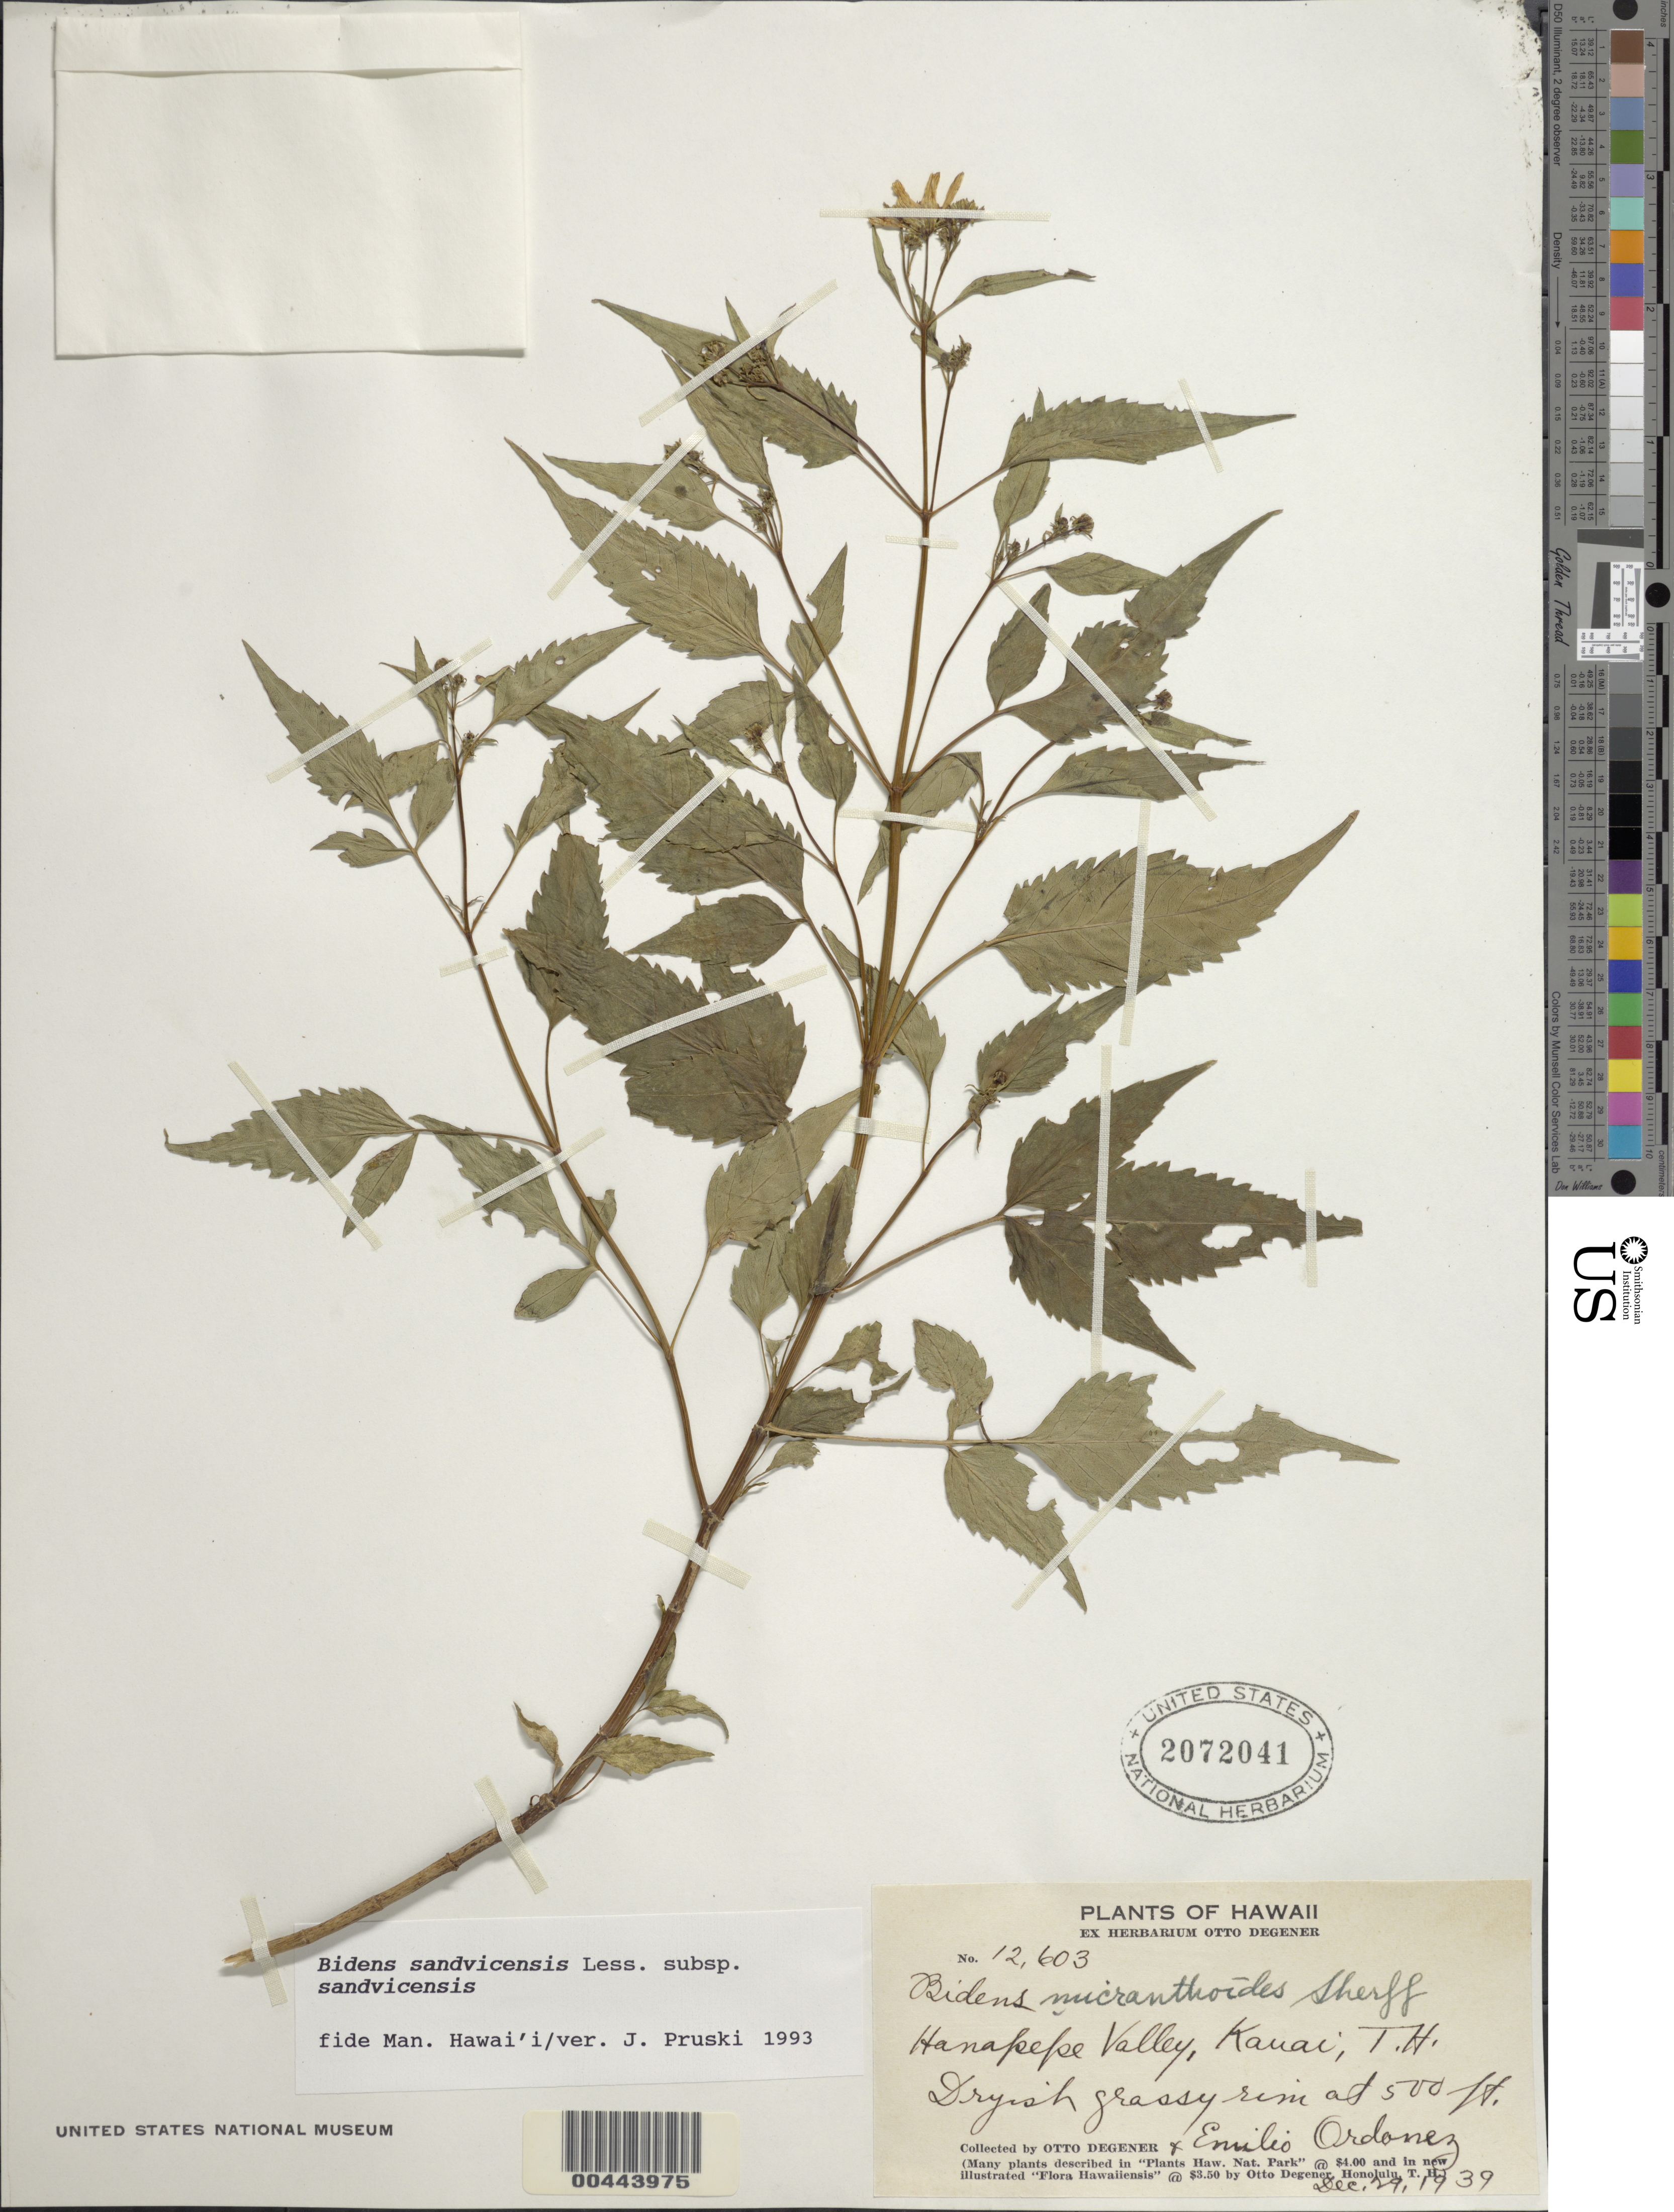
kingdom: Plantae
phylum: Tracheophyta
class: Magnoliopsida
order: Asterales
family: Asteraceae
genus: Bidens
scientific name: Bidens sandvicensis subsp. sandvicensis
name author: Less.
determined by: Pruski, J. F.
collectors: O. Degener & E. Ordonez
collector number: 12603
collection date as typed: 29 Dec 1939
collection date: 1939-12-29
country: United States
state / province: Hawaii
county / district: Kauai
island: Kaua'i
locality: Hanapepe Valley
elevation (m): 152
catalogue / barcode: US 2072041